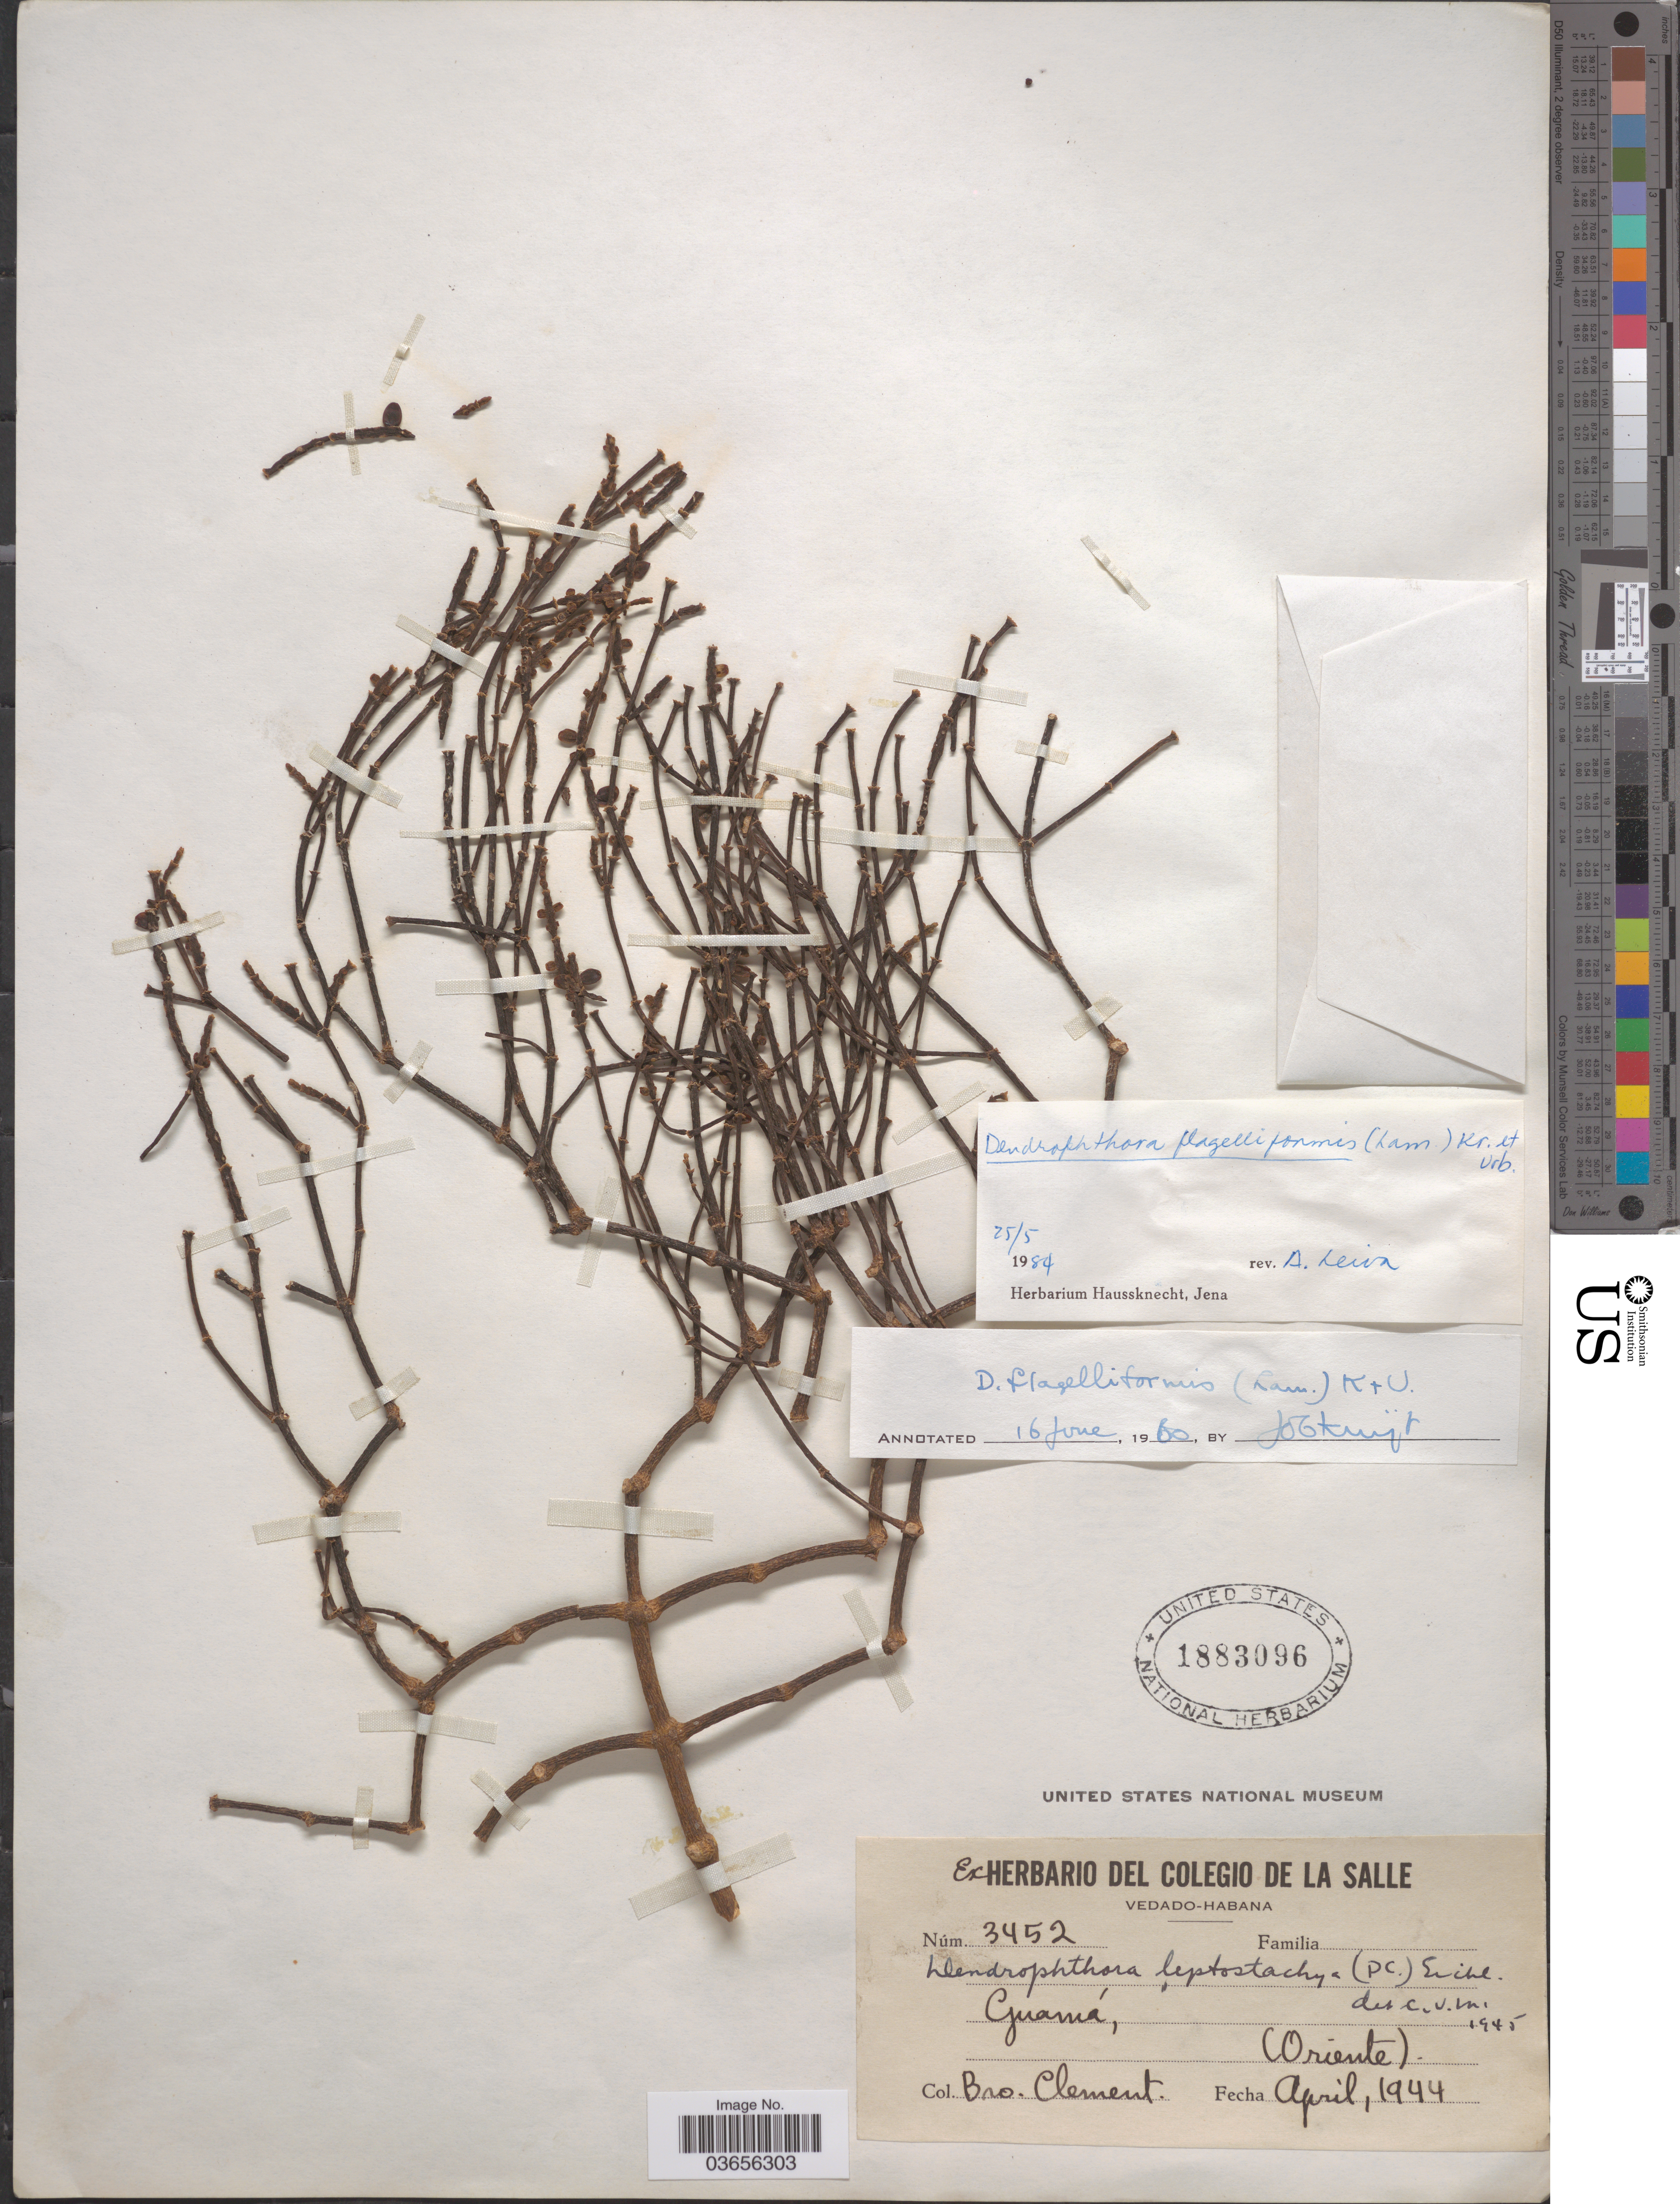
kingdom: Plantae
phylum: Tracheophyta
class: Magnoliopsida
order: Santalales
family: Viscaceae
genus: Dendrophthora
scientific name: Dendrophthora flagelliformis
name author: (Lam.) Krug & Urb.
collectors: B. Clement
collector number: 3452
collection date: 1944-04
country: Cuba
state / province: Oriente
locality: Guamá (Oriente).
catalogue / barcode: US 1883096